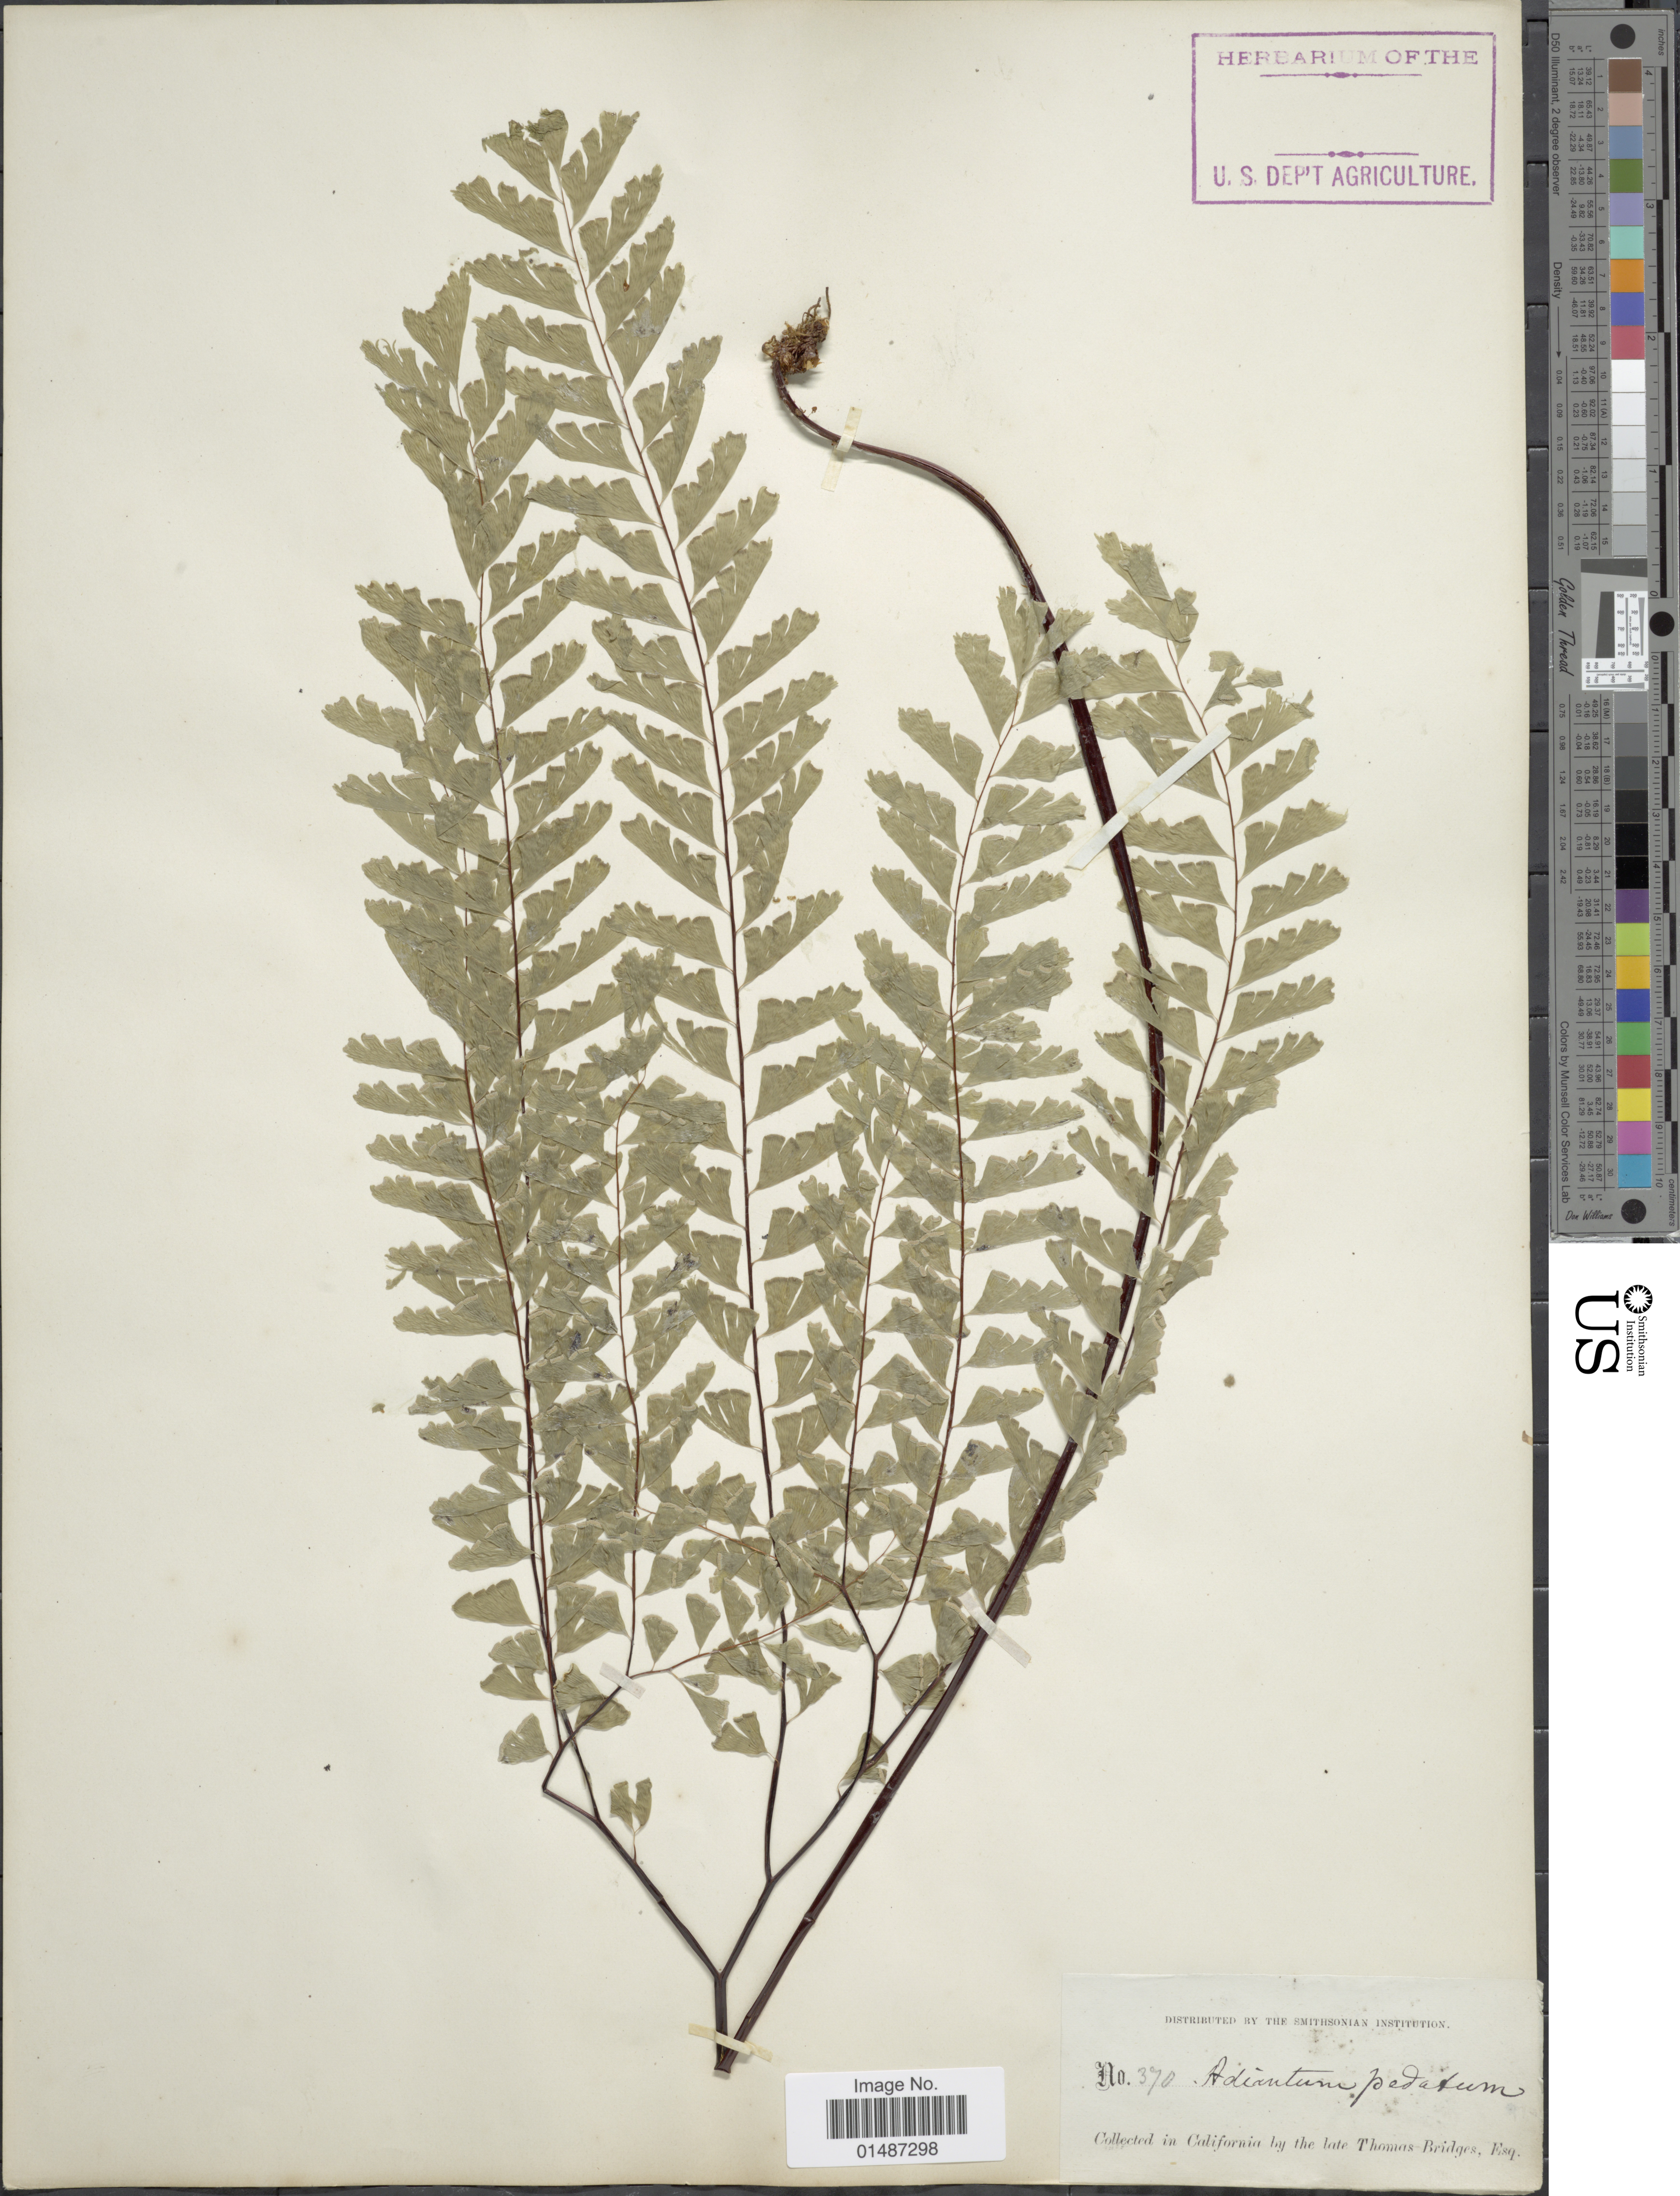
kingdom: Plantae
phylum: Tracheophyta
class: Polypodiopsida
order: Polypodiales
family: Pteridaceae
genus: Adiantum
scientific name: Adiantum pedatum subsp. aleuticum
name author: (Rupr.) Calder & Roy L. Taylor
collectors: T. Bridges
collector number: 370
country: United States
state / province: California